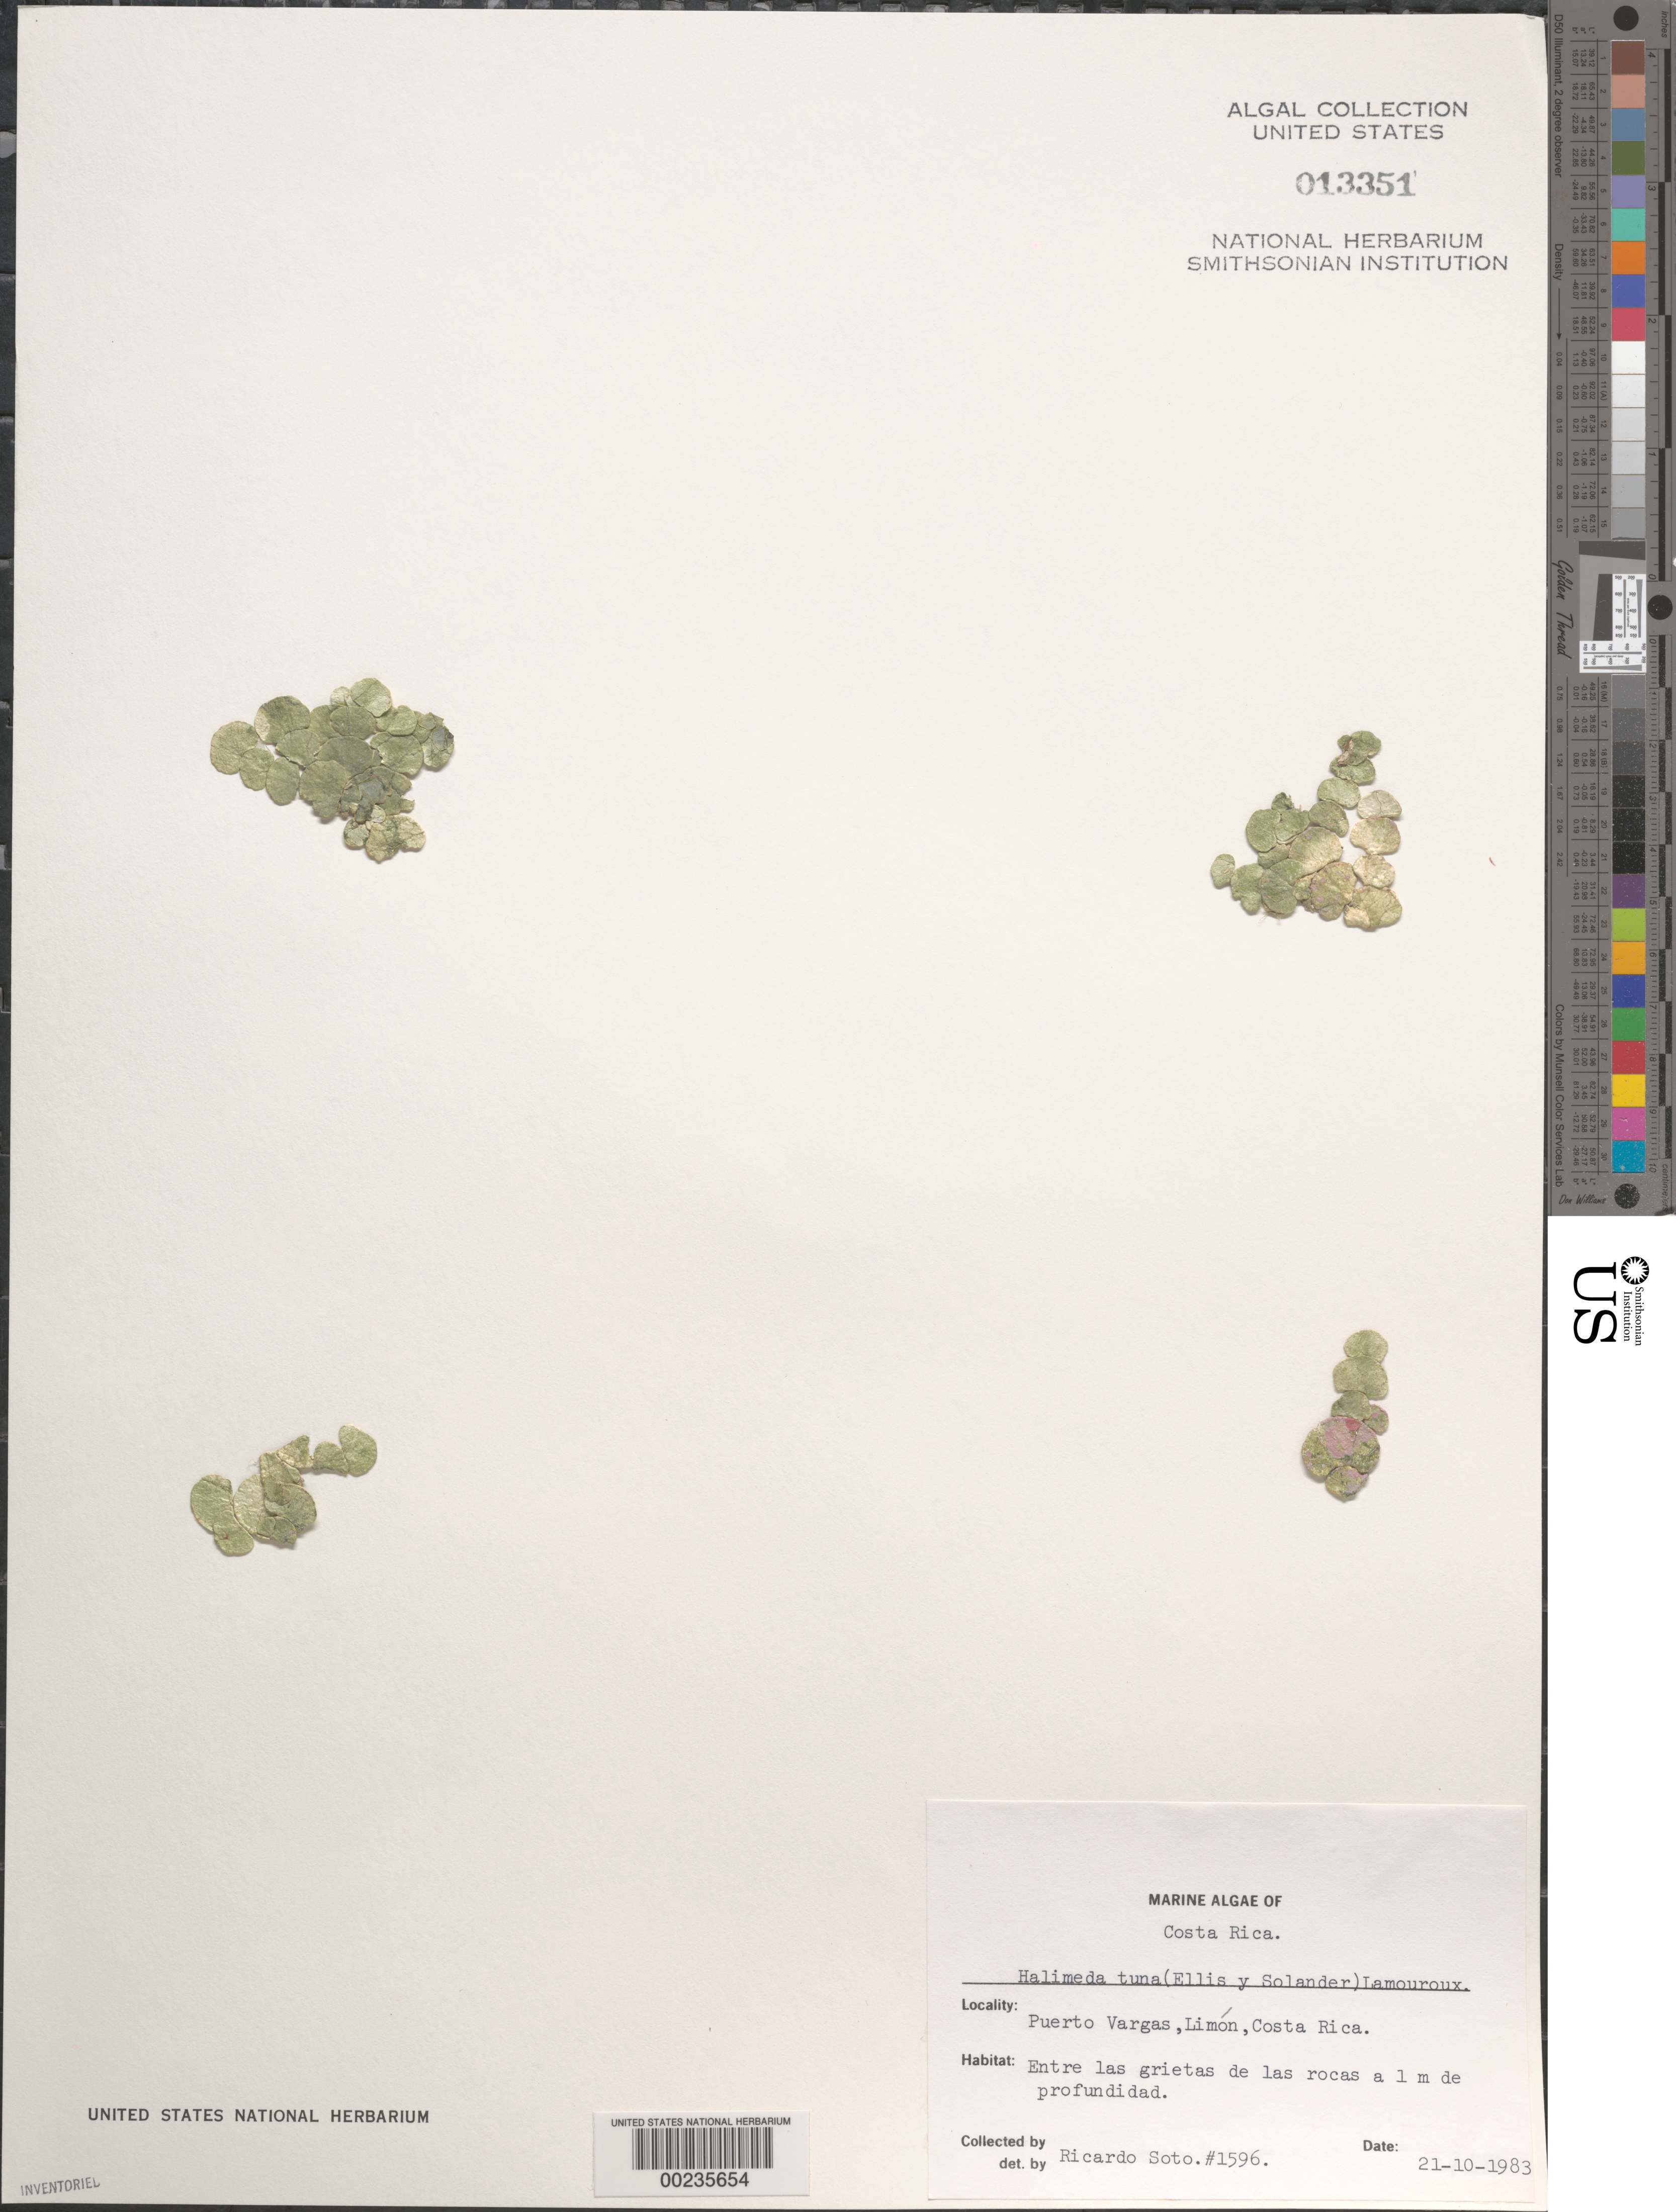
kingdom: Plantae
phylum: Chlorophyta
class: Ulvophyceae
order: Bryopsidales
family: Halimedaceae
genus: Halimeda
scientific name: Halimeda tuna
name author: (J. Ellis & Sol.) J.V.Lamouroux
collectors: R. Soto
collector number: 1596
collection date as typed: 21 Oct 1983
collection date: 1983-10-21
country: Costa Rica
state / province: Limón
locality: Puerto Vargas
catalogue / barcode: US 13351